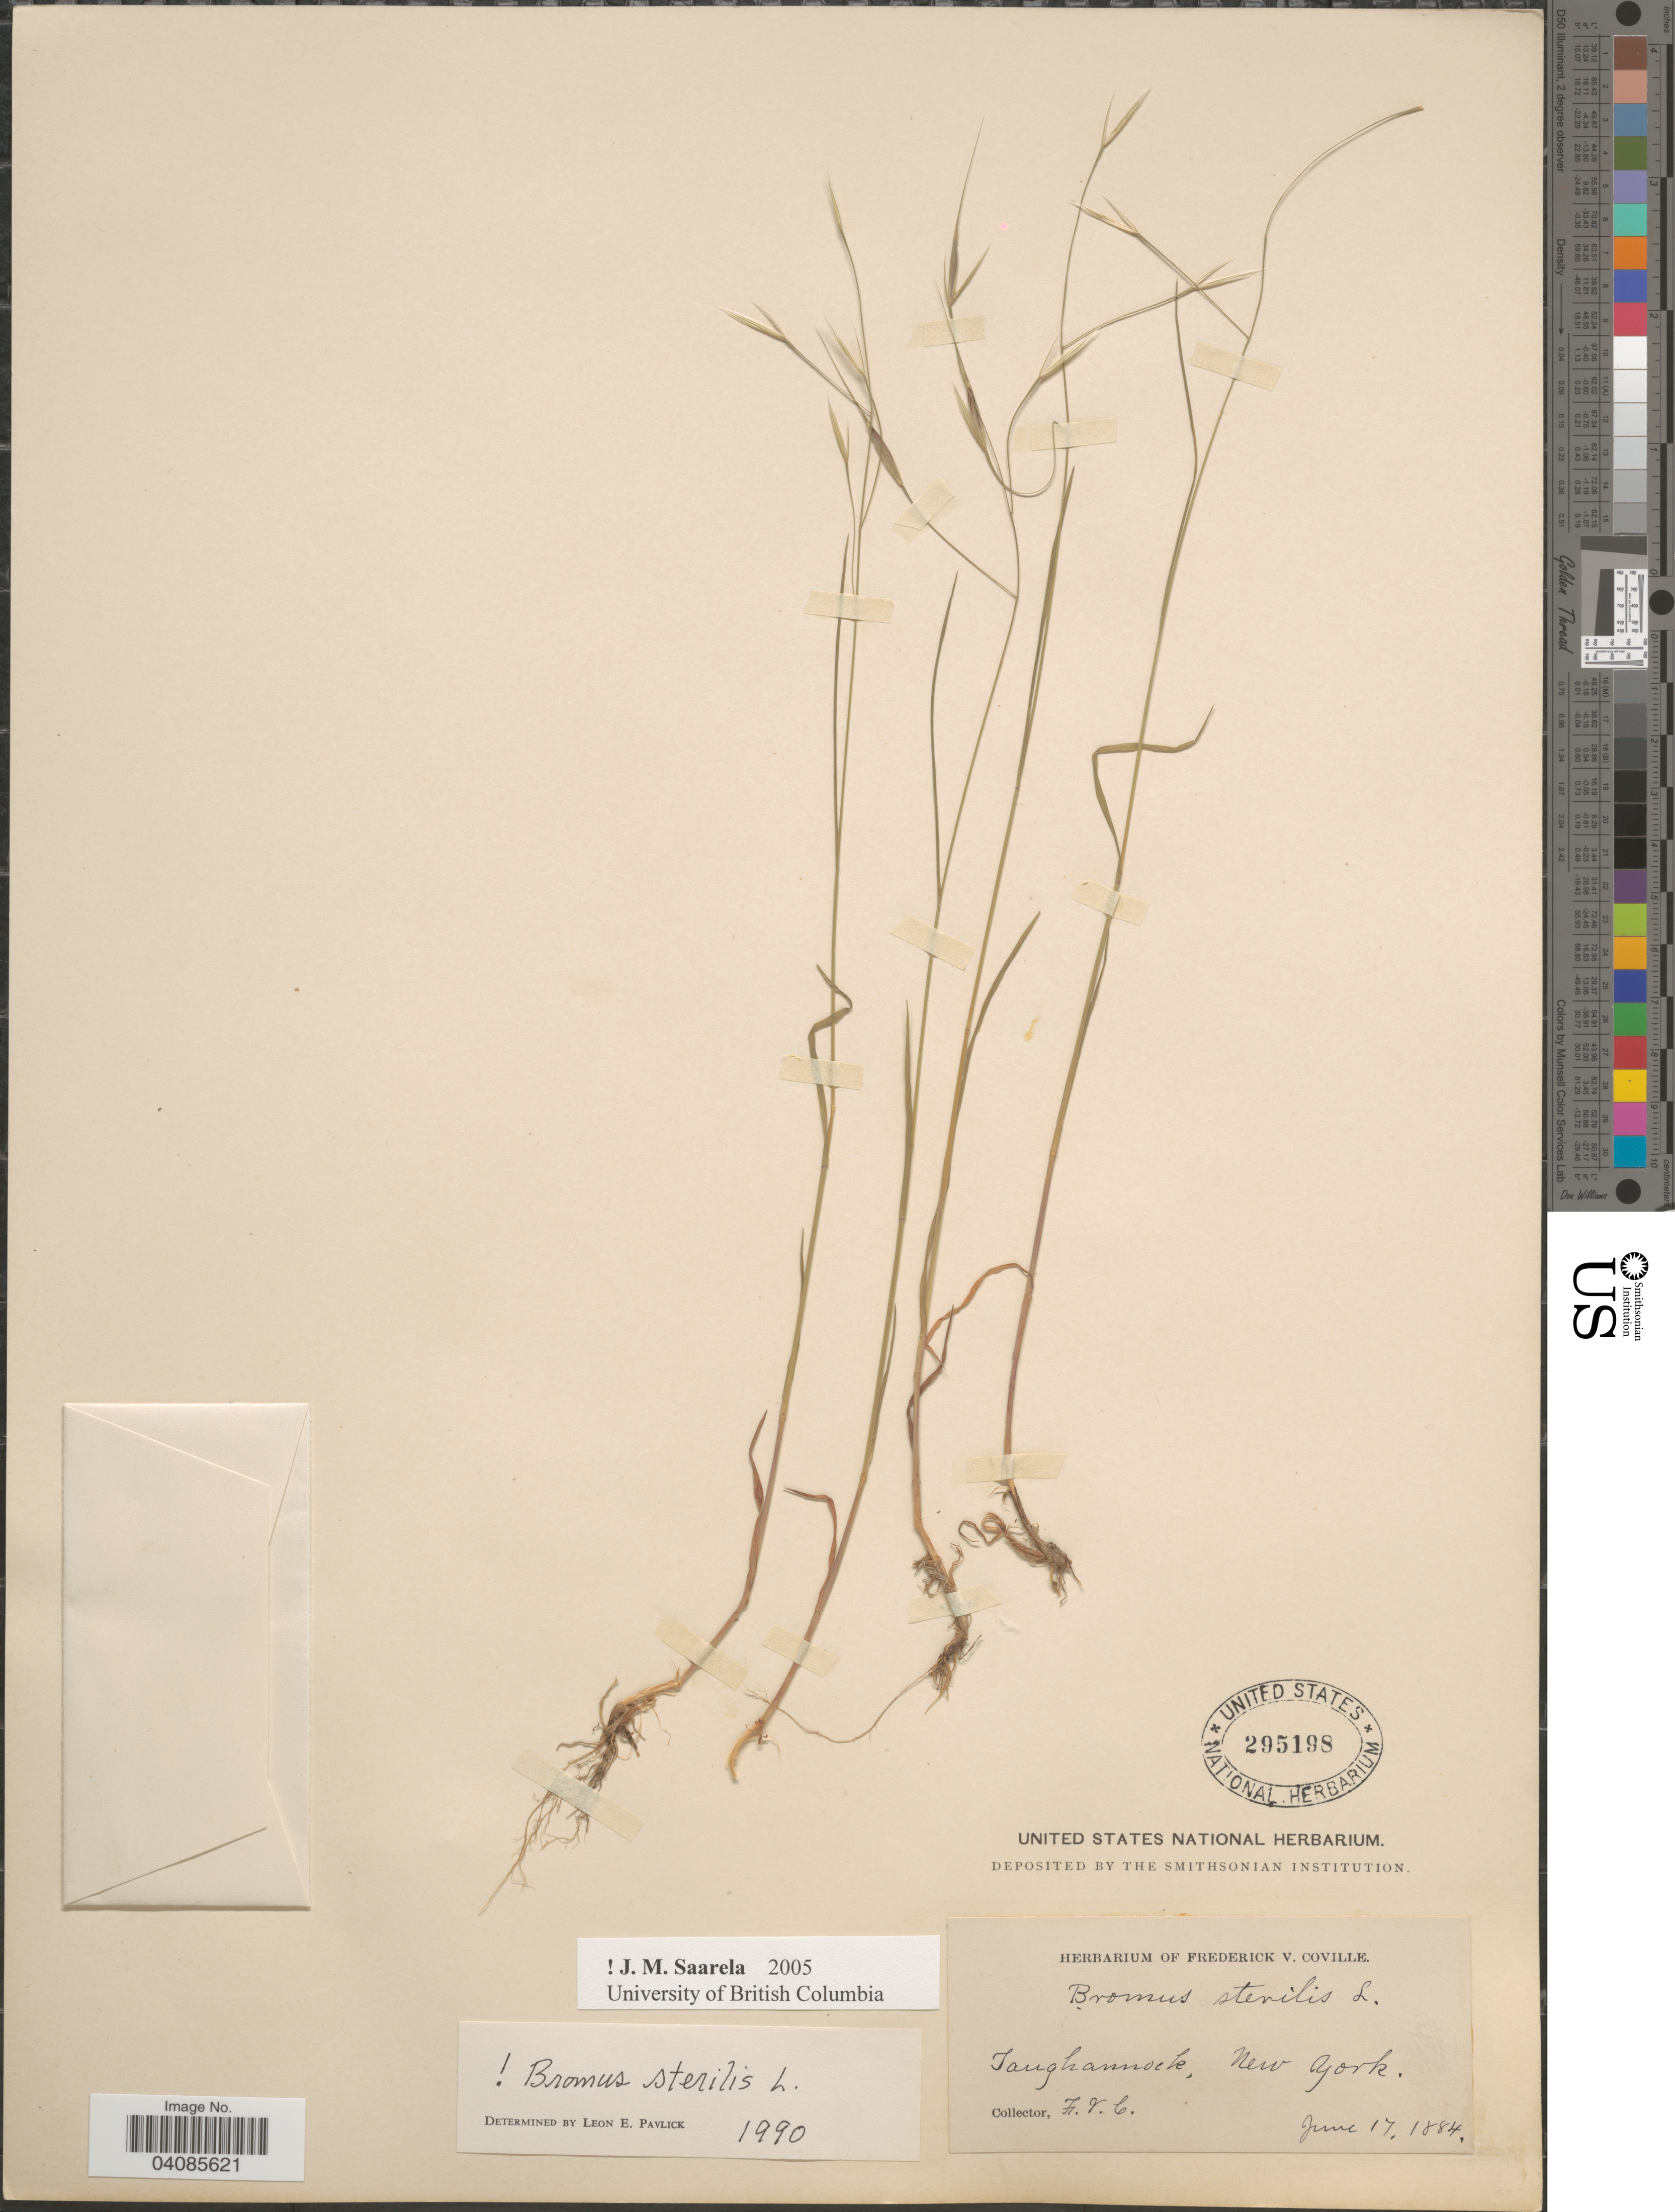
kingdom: Plantae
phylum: Tracheophyta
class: Liliopsida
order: Poales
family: Poaceae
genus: Bromus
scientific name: Bromus sterilis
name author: L.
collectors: F. V. Coville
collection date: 1884-06-17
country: United States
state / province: New York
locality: Taughannock.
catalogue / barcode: US 295198